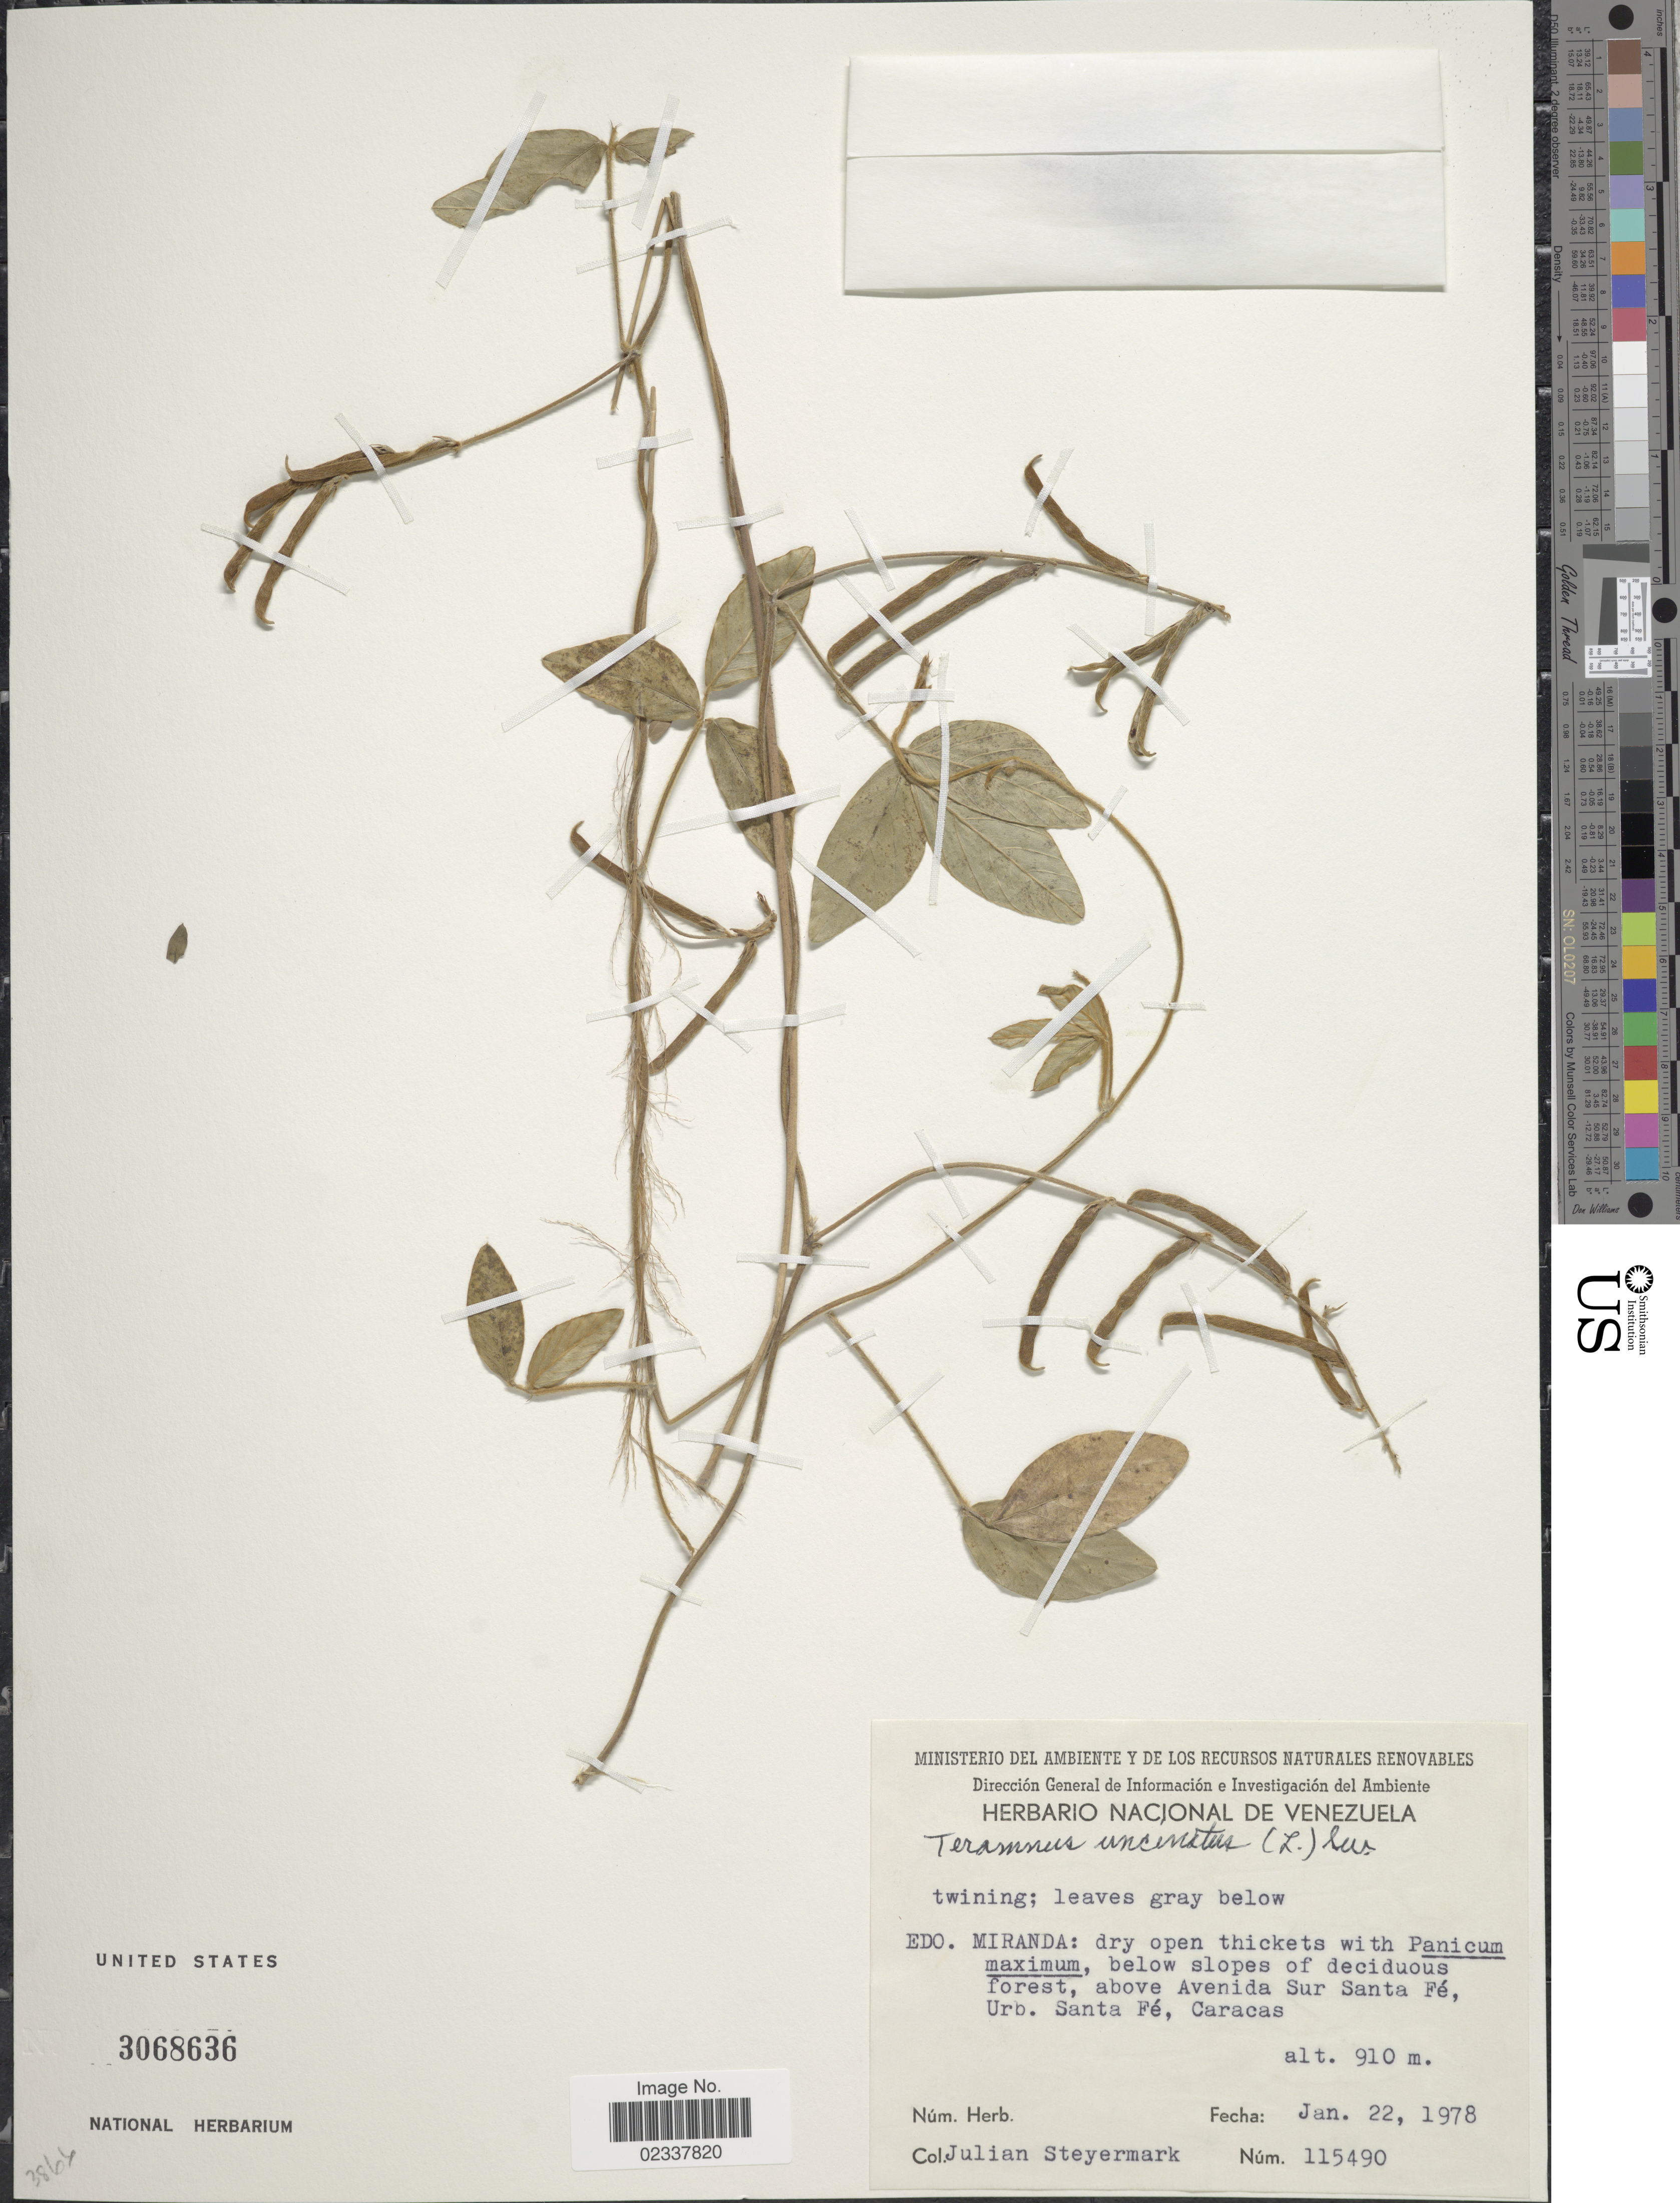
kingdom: Plantae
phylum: Tracheophyta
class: Magnoliopsida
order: Fabales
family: Fabaceae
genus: Teramnus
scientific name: Teramnus uncinatus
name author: (L.) Sw.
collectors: J. Steyermark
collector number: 115490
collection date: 1978-01-22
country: Venezuela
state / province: Miranda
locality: Above Avenida Sur Santa Fe, Urb. Santa Fe, Caracas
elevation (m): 910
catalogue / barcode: US 3068636